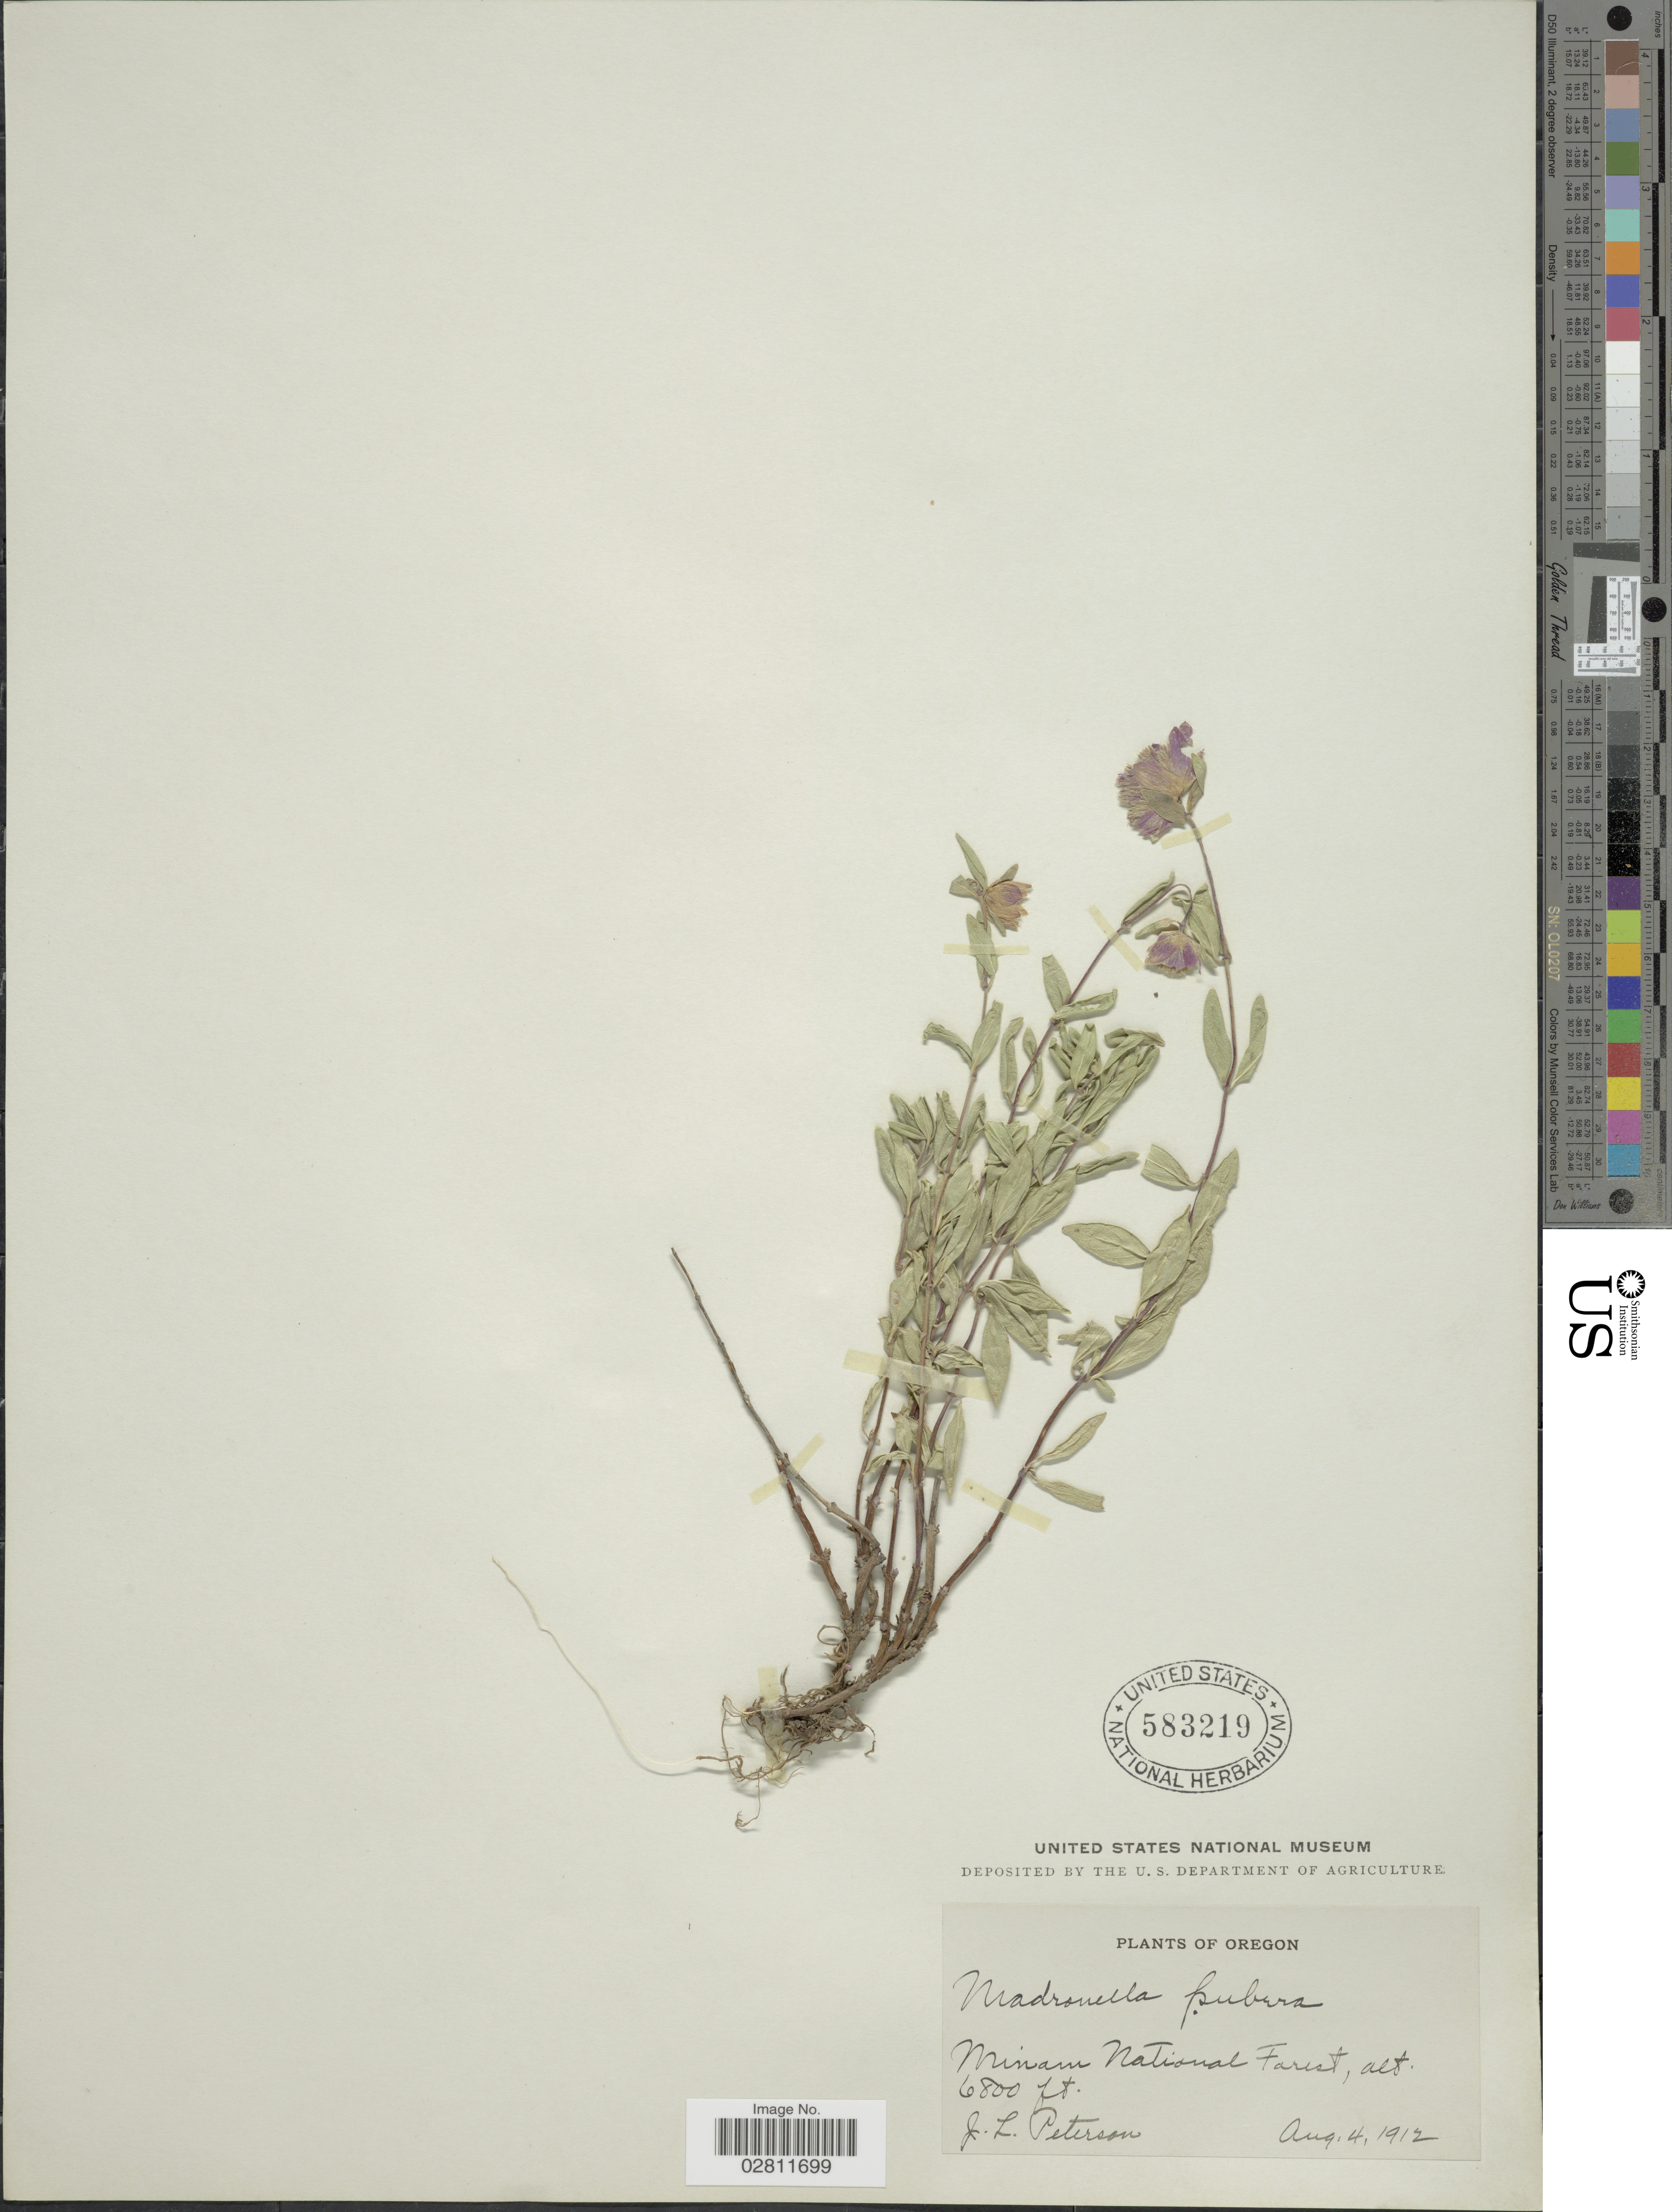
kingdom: Plantae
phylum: Tracheophyta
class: Magnoliopsida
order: Lamiales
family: Lamiaceae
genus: Monardella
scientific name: Monardella sp.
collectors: J. Peterson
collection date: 1912-08-04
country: United States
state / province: Oregon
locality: Minam National Forest.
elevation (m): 2073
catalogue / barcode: US 583219